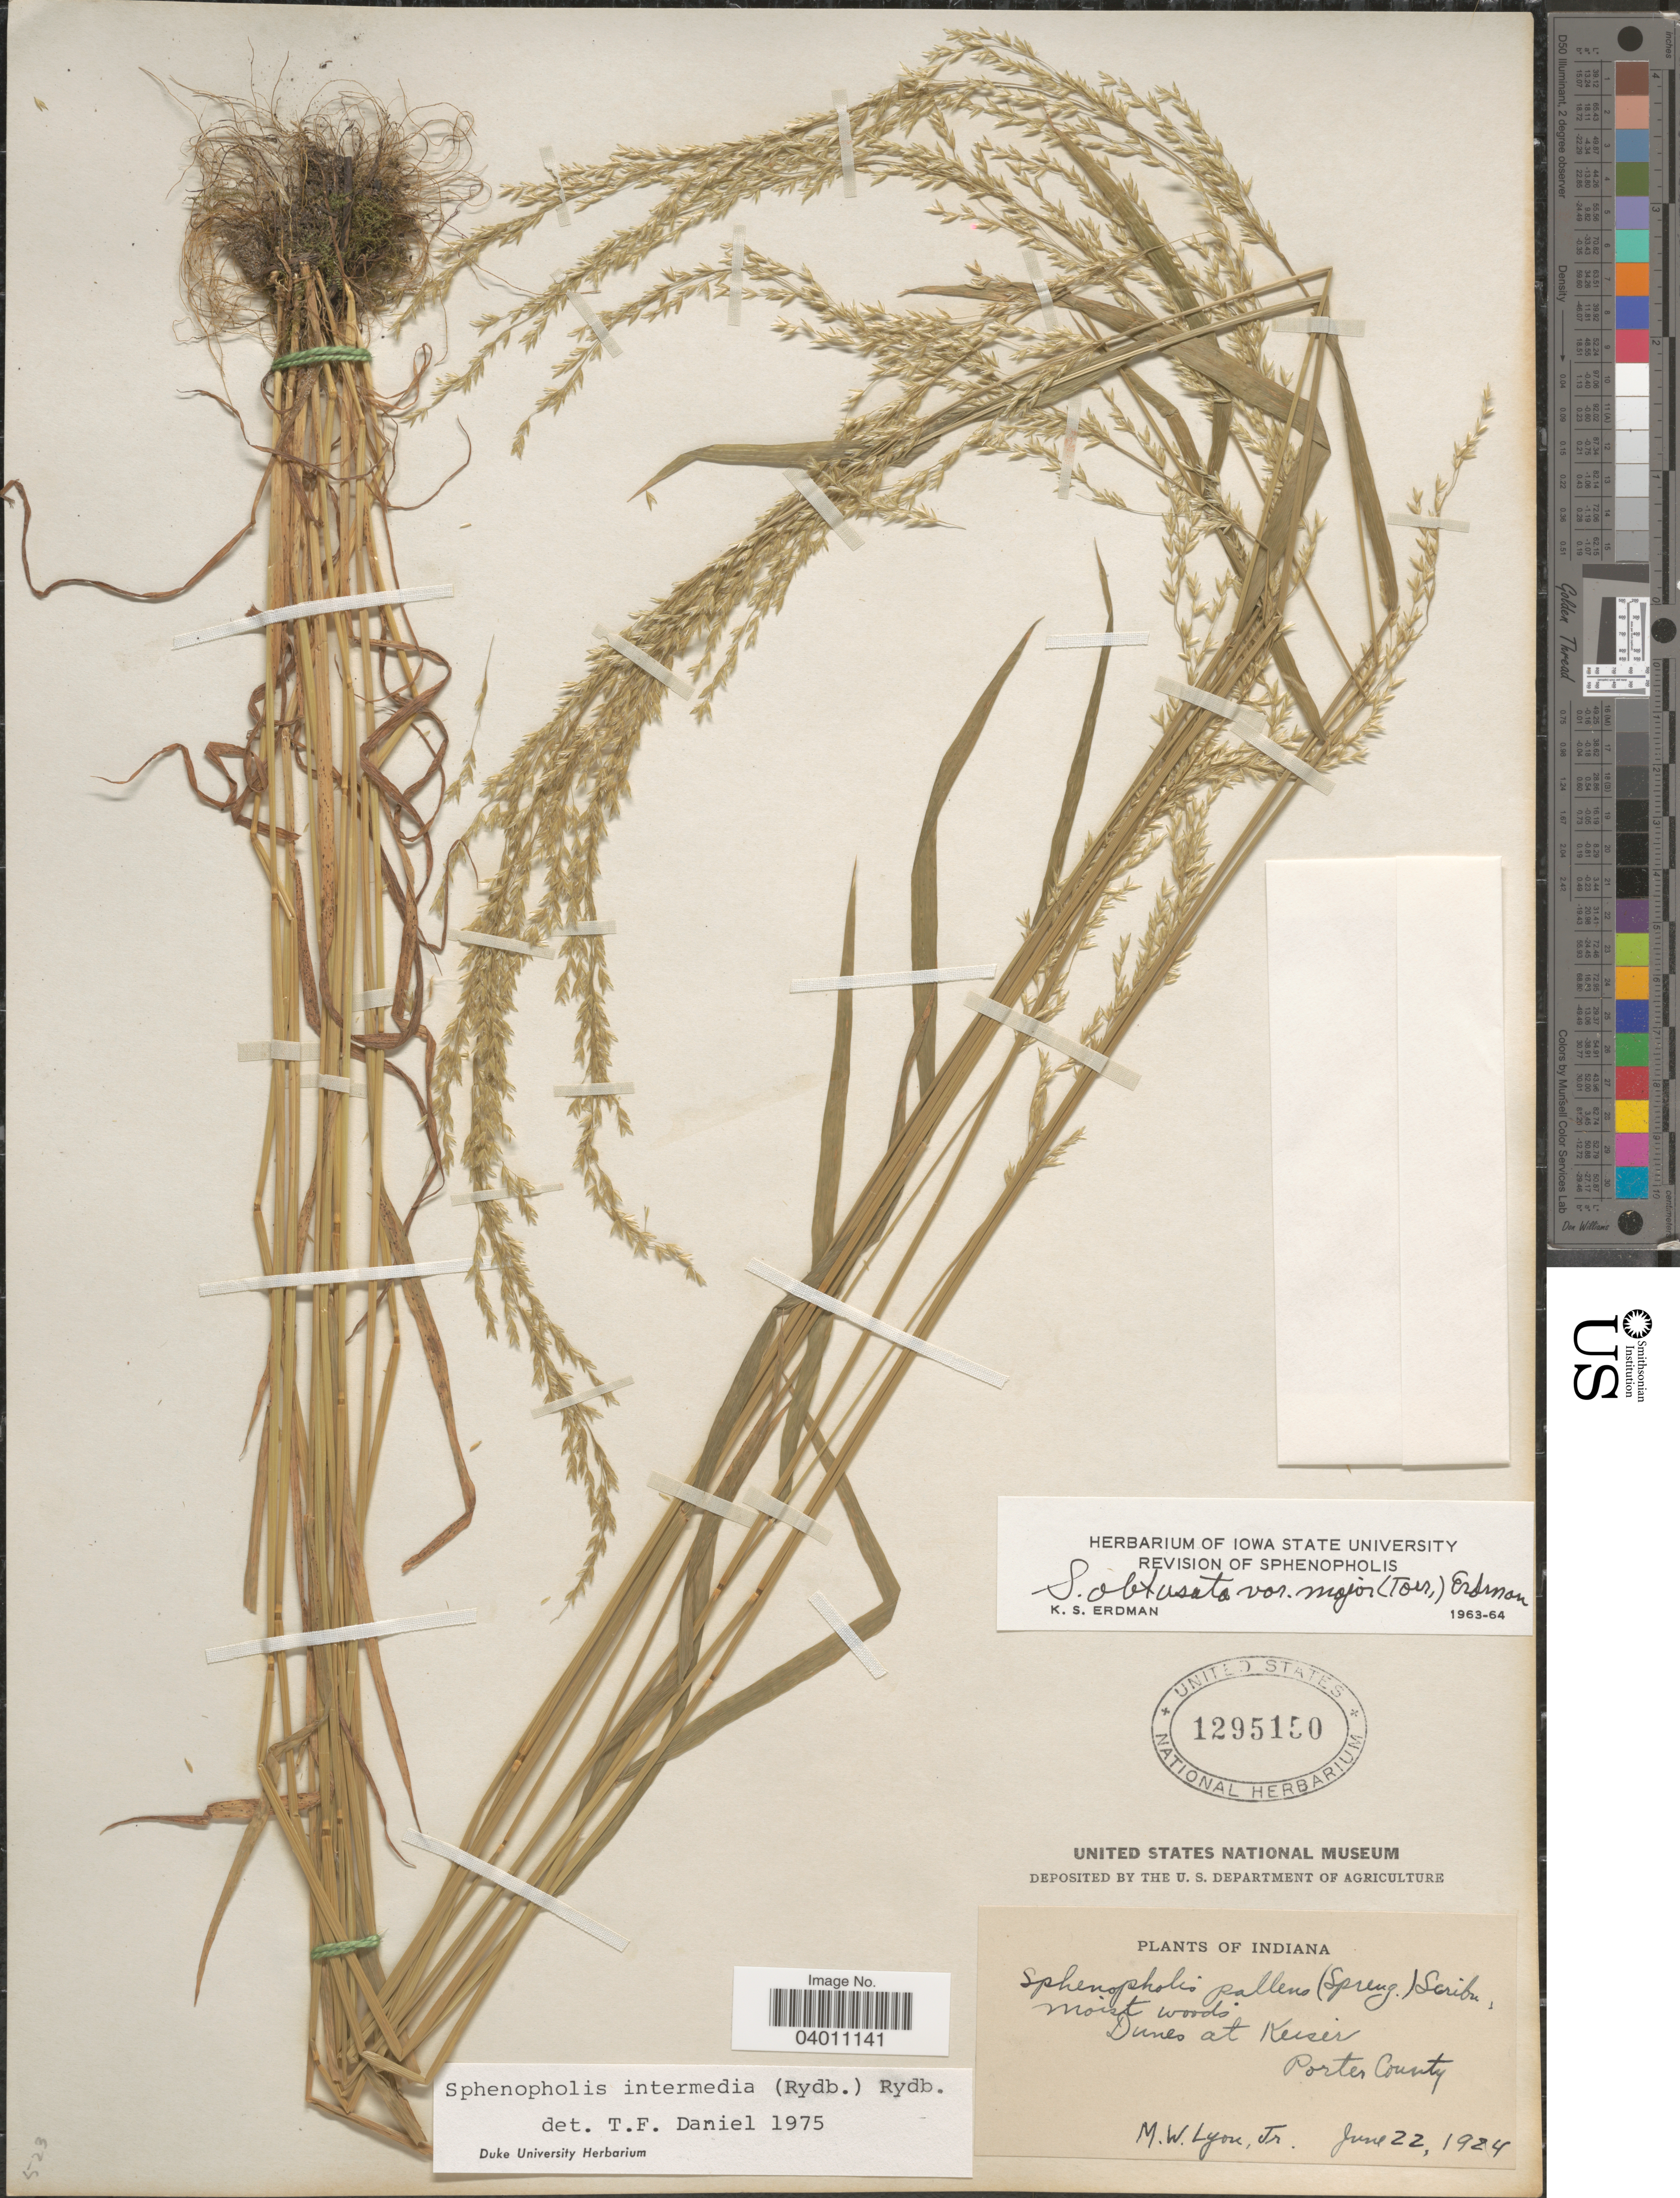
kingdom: Plantae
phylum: Tracheophyta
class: Liliopsida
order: Poales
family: Poaceae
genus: Sphenopholis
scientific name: Sphenopholis intermedia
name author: (Rydb.) Rydb.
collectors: M. Lyon Jr.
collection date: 1924-06-22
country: United States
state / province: Indiana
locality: Dunes at Keiser. Porter County.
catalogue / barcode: US 1295150